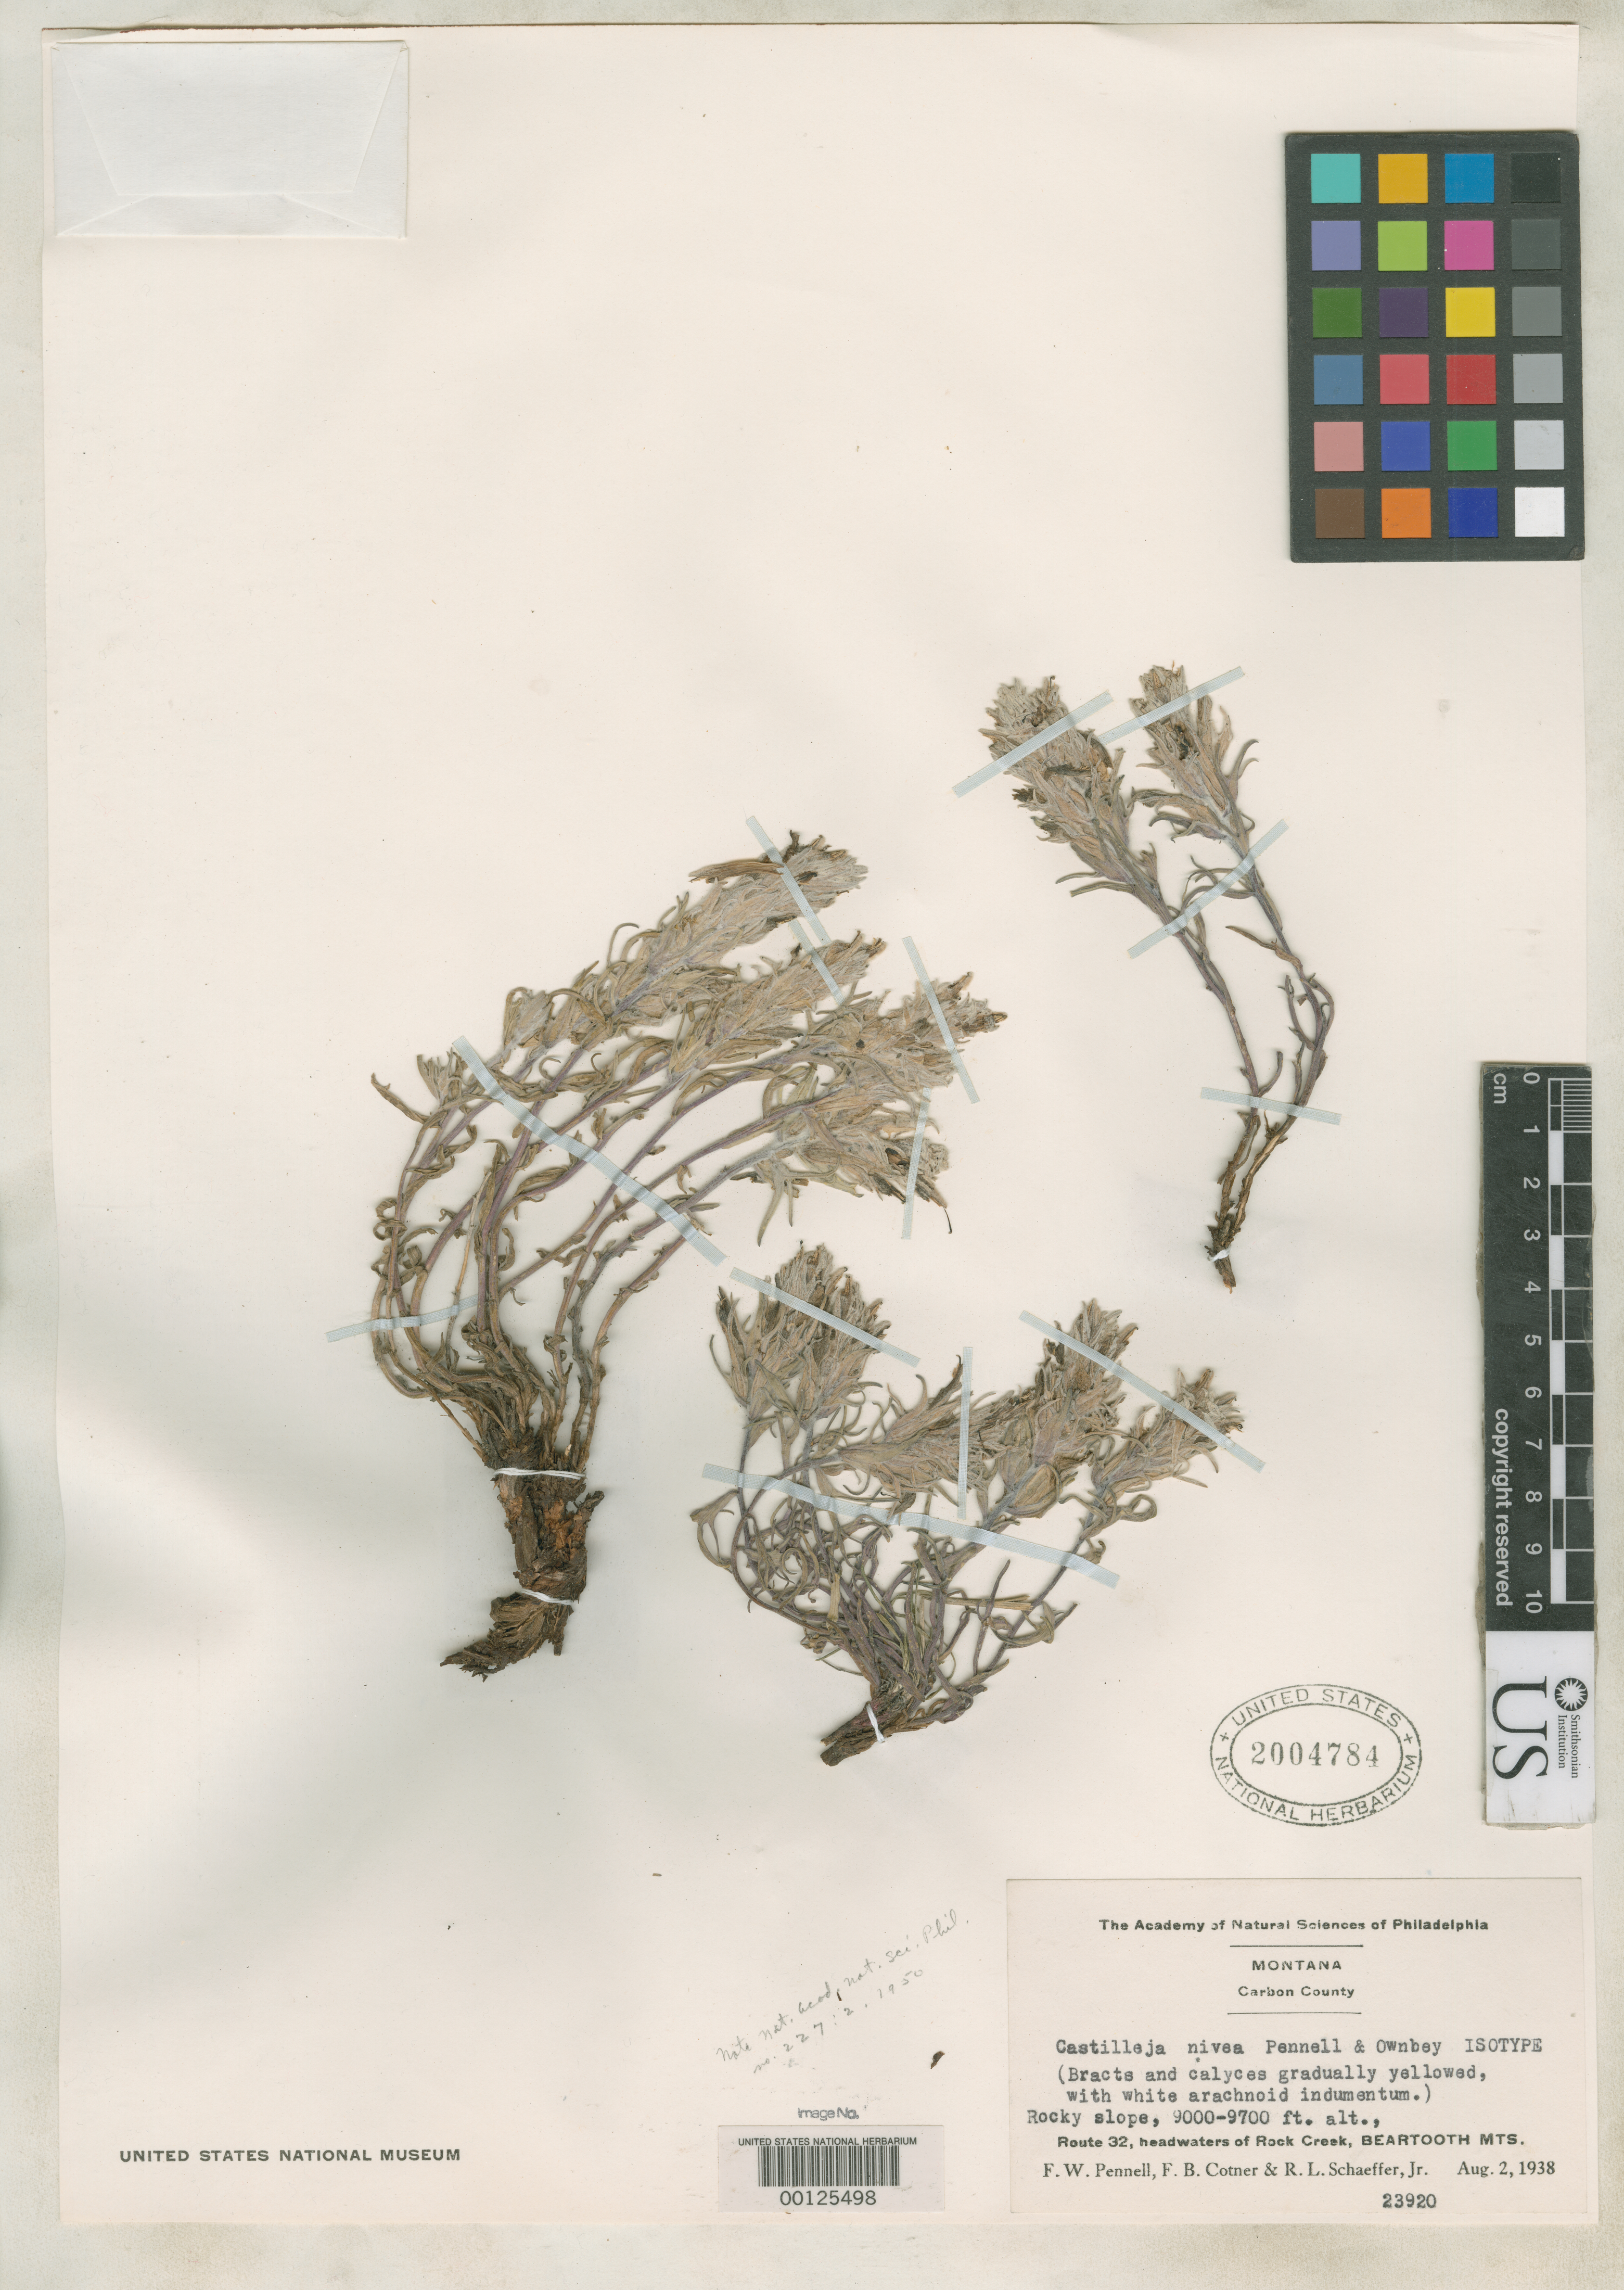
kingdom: Plantae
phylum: Tracheophyta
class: Magnoliopsida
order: Lamiales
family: Orobanchaceae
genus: Castilleja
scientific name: Castilleja nivea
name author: Pennell & Ownbey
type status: Isotype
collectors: F. W. Pennell, F. Cotner & R. L. Schaeffer Jr.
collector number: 23920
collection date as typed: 02 Aug 1938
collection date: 1938-08-02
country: United States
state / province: Montana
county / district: Carbon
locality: route 32, headwaters of Rock Creek, Beartooth Mountains.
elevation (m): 2743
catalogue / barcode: US 2004784